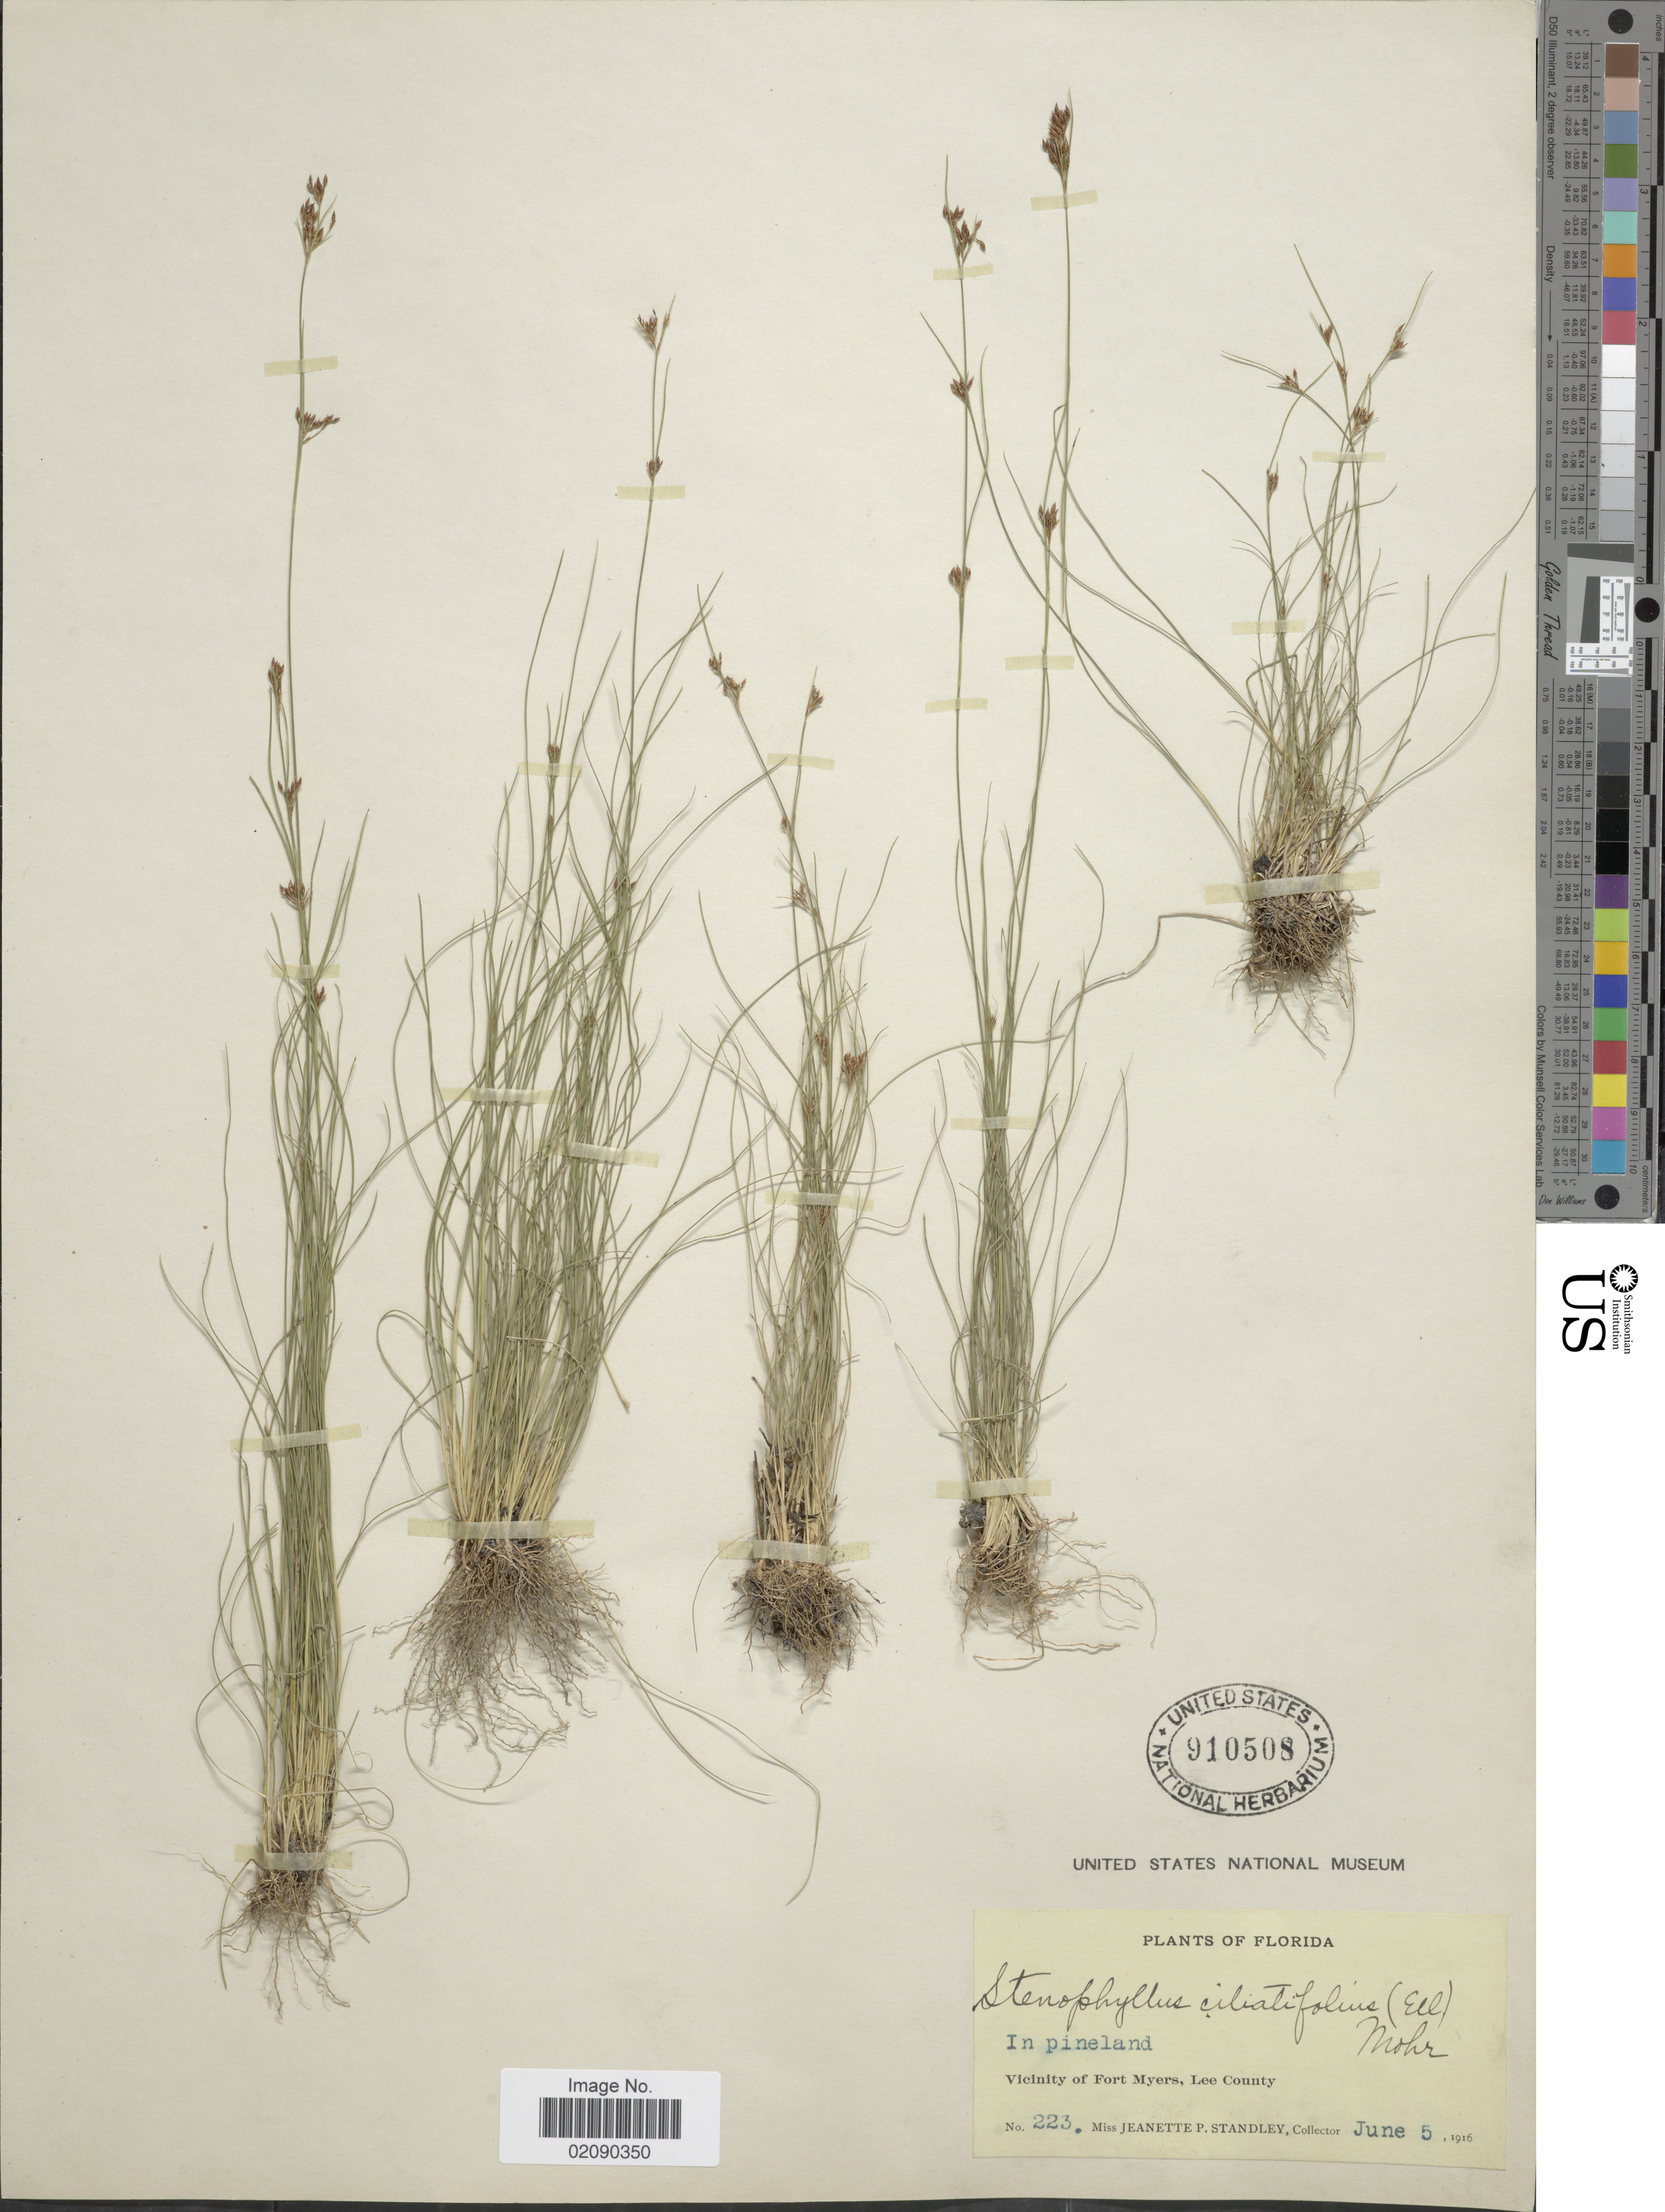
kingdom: Plantae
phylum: Tracheophyta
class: Liliopsida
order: Poales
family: Cyperaceae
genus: Bulbostylis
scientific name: Bulbostylis ciliatifolia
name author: (Elliott) Fernald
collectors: J. P. Standley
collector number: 223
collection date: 1916-06-05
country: United States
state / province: Florida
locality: Vicinity of Fort Myers, Lee County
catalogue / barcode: US 910508